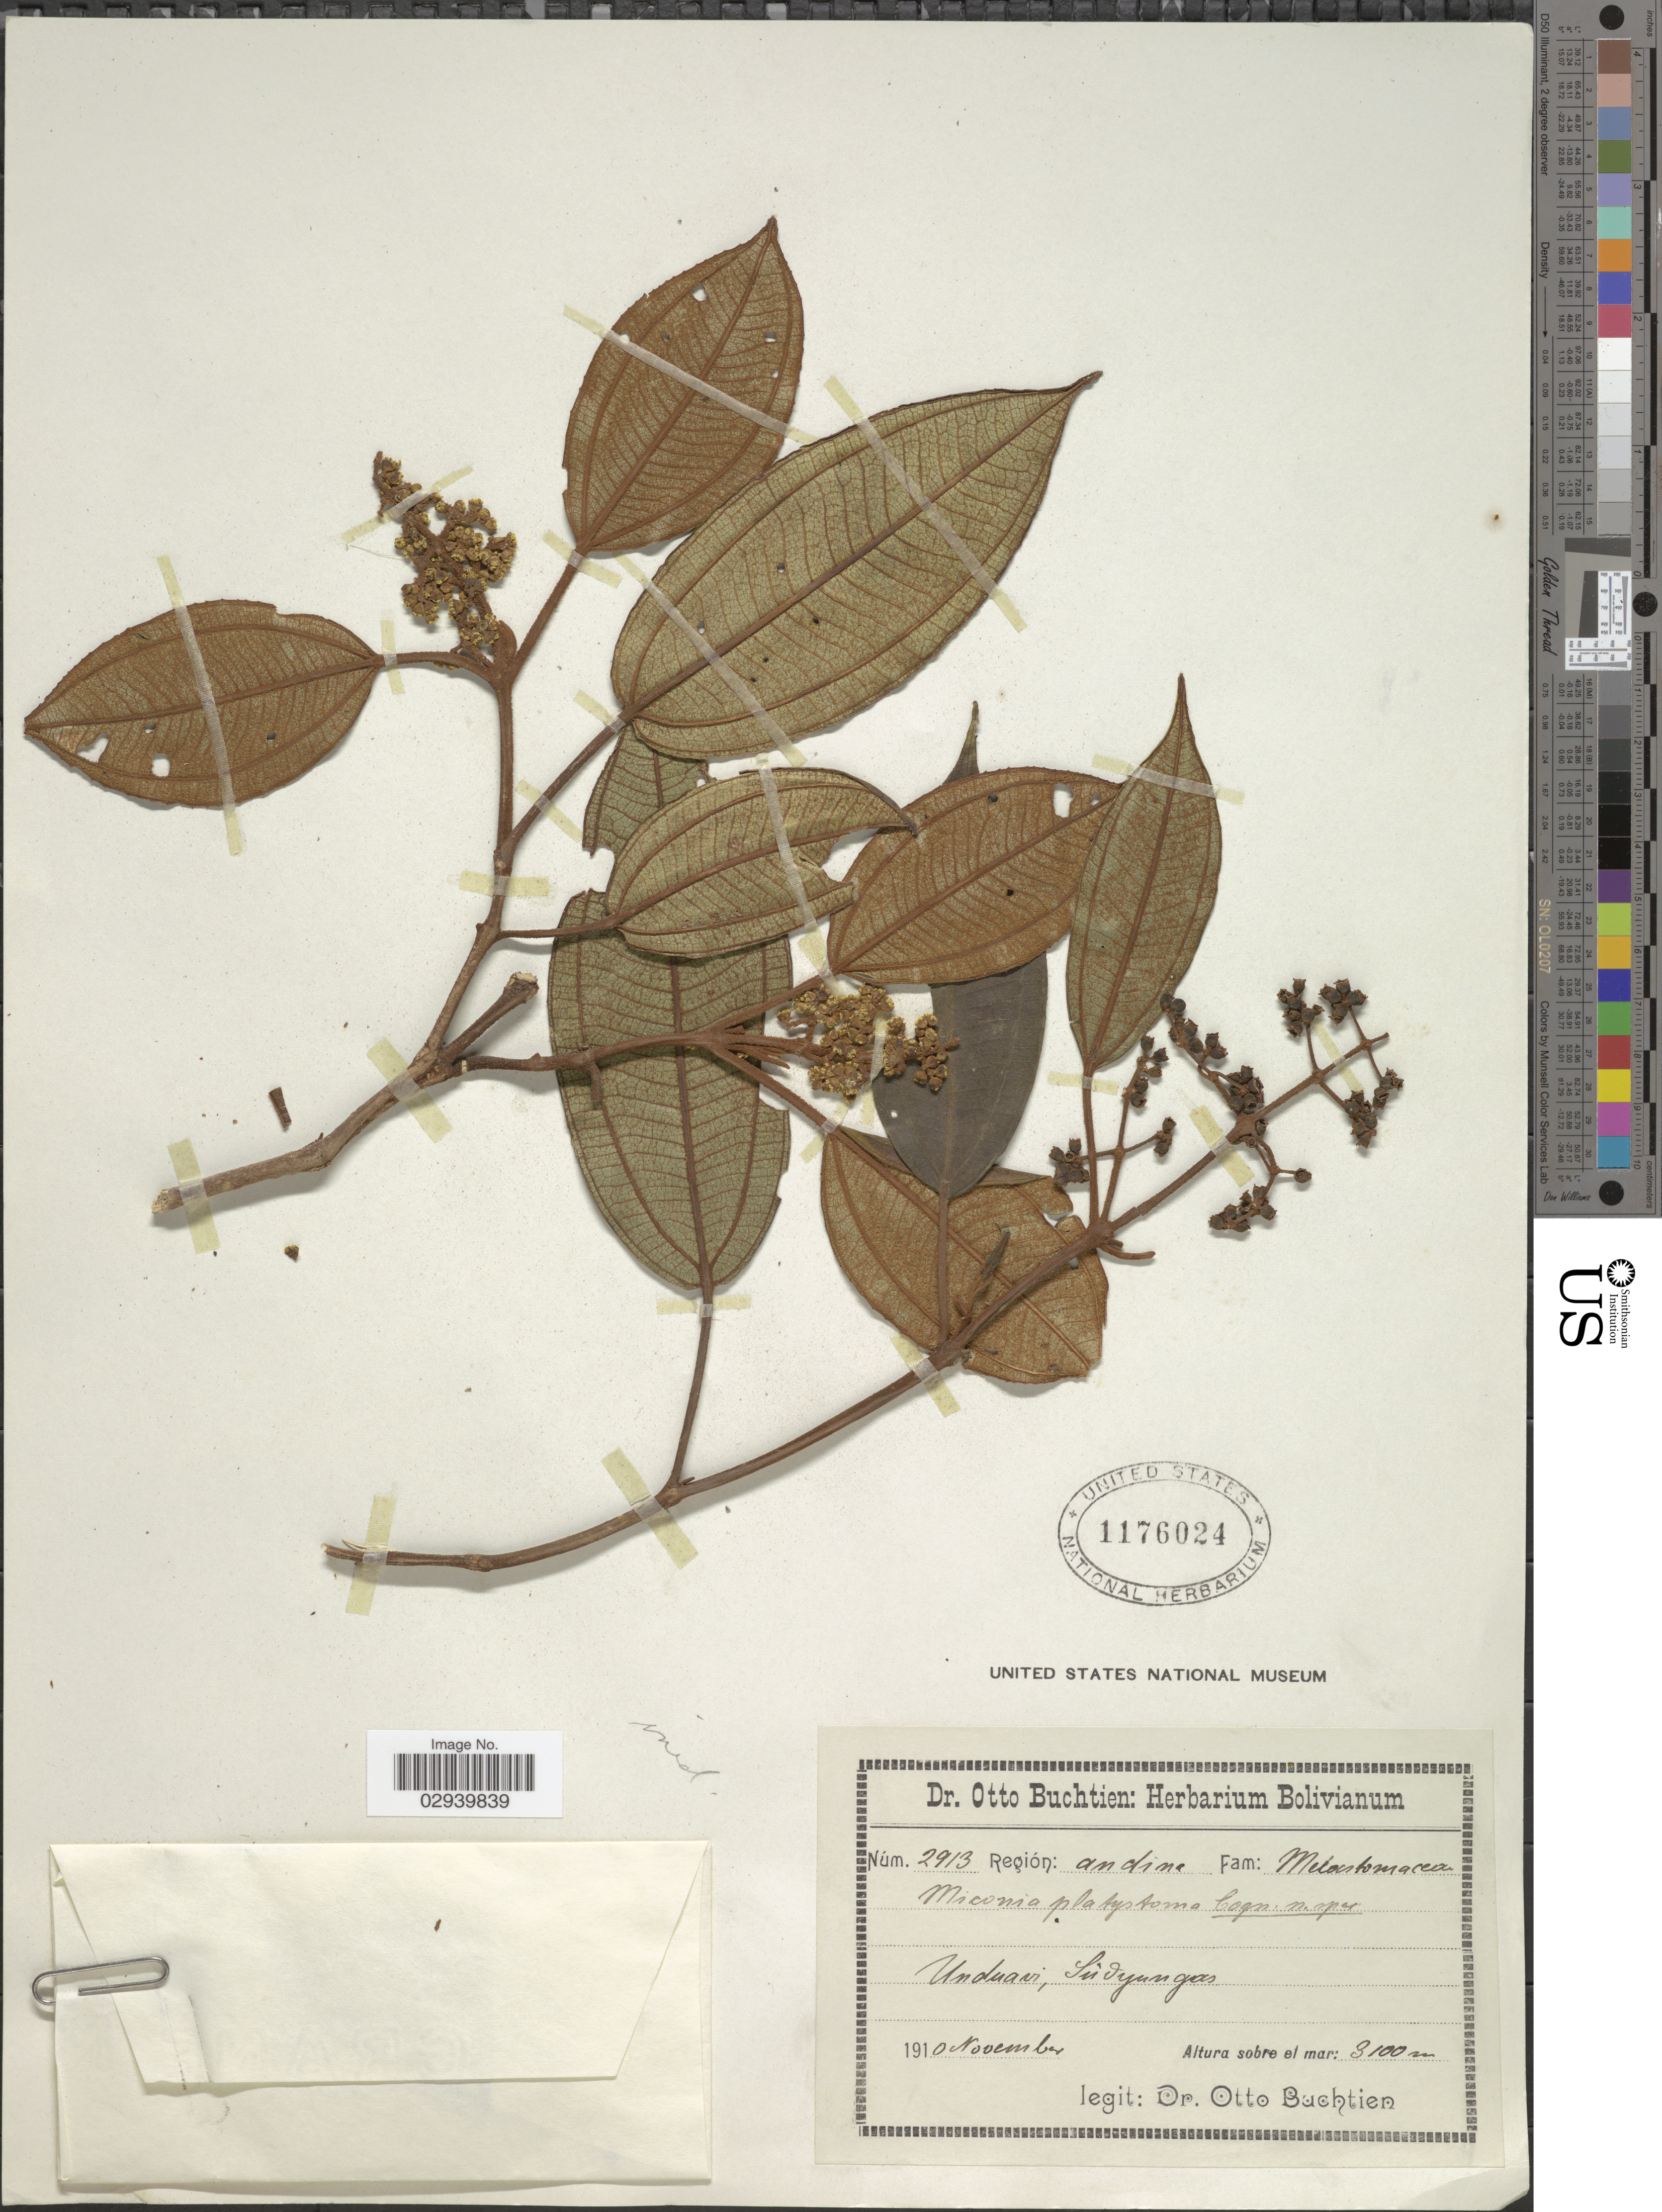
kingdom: Plantae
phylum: Tracheophyta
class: Magnoliopsida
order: Myrtales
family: Melastomataceae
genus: Miconia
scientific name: Miconia hygrophila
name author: Naudin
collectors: O. Buchtien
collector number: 2913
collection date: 1910-11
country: Bolivia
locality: Región: andina. Unduavi, Südyungas.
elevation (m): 3100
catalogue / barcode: US 1176024